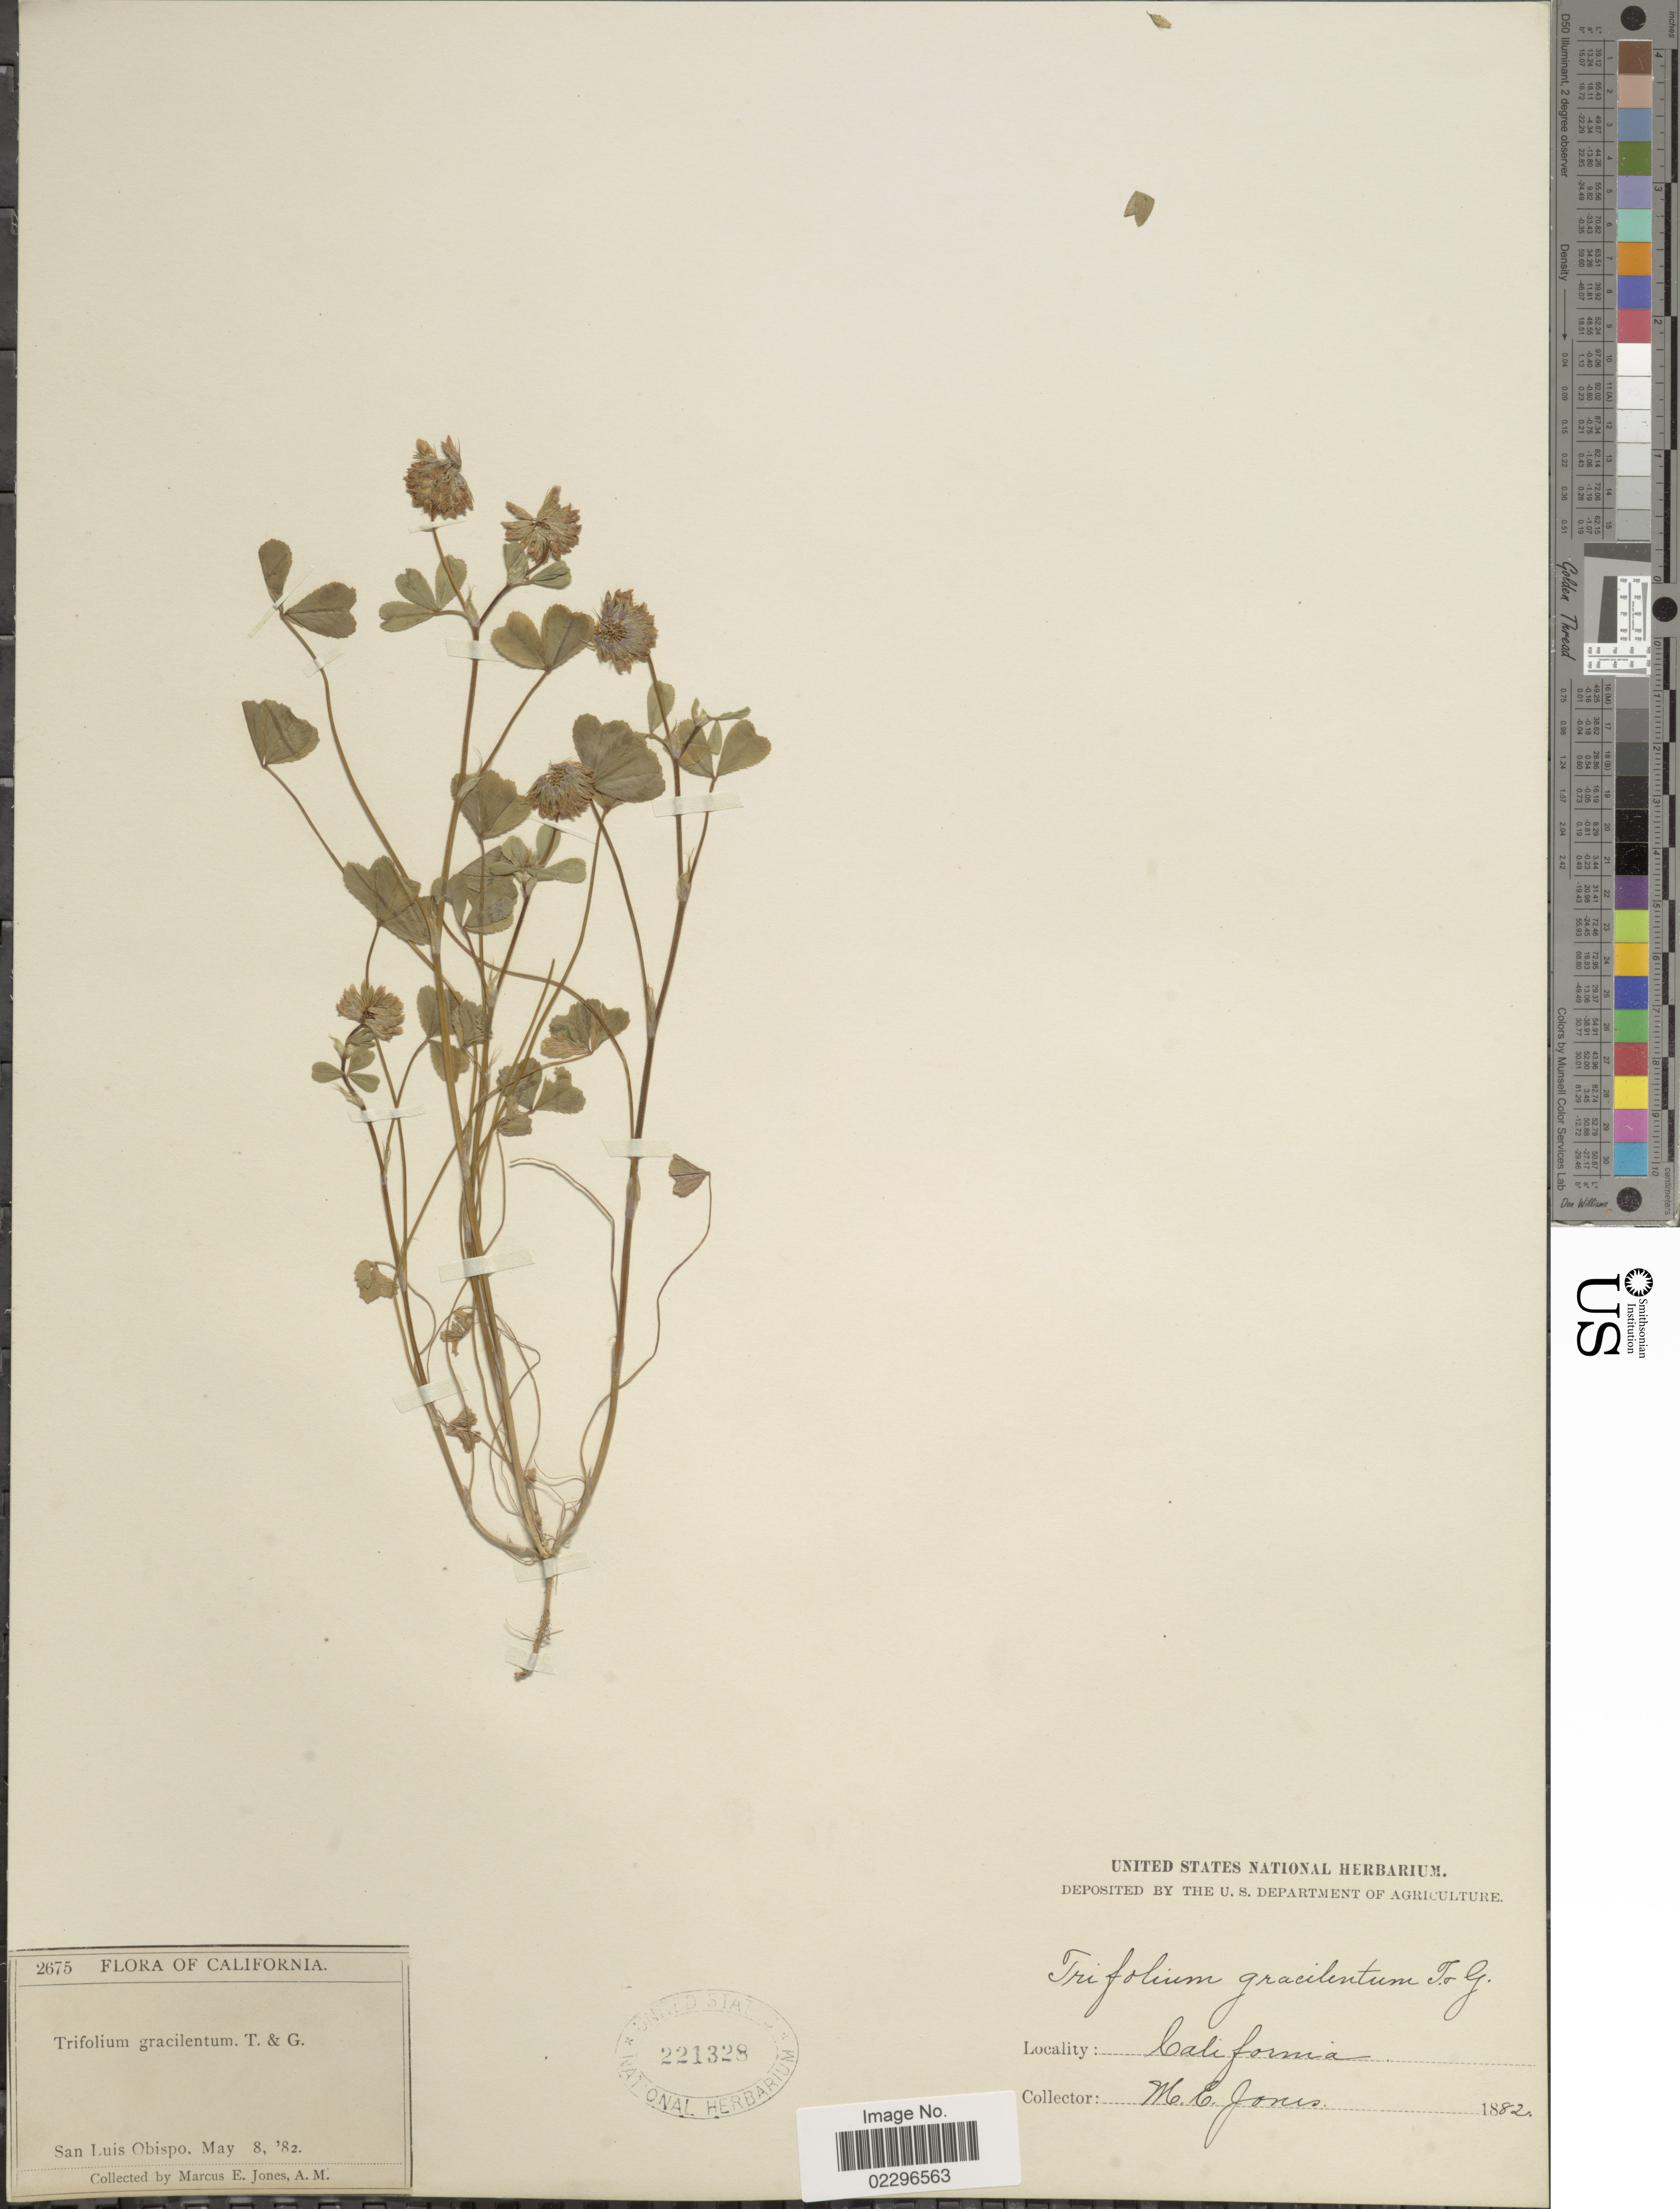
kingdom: Plantae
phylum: Tracheophyta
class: Magnoliopsida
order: Fabales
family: Fabaceae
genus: Trifolium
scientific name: Trifolium gracilentum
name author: Torr. & A. Gray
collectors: M. E. Jones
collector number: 2675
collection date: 1882-05-08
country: United States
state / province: California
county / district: San Luis Obispo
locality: San Luis Obispo, California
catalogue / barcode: US 221328